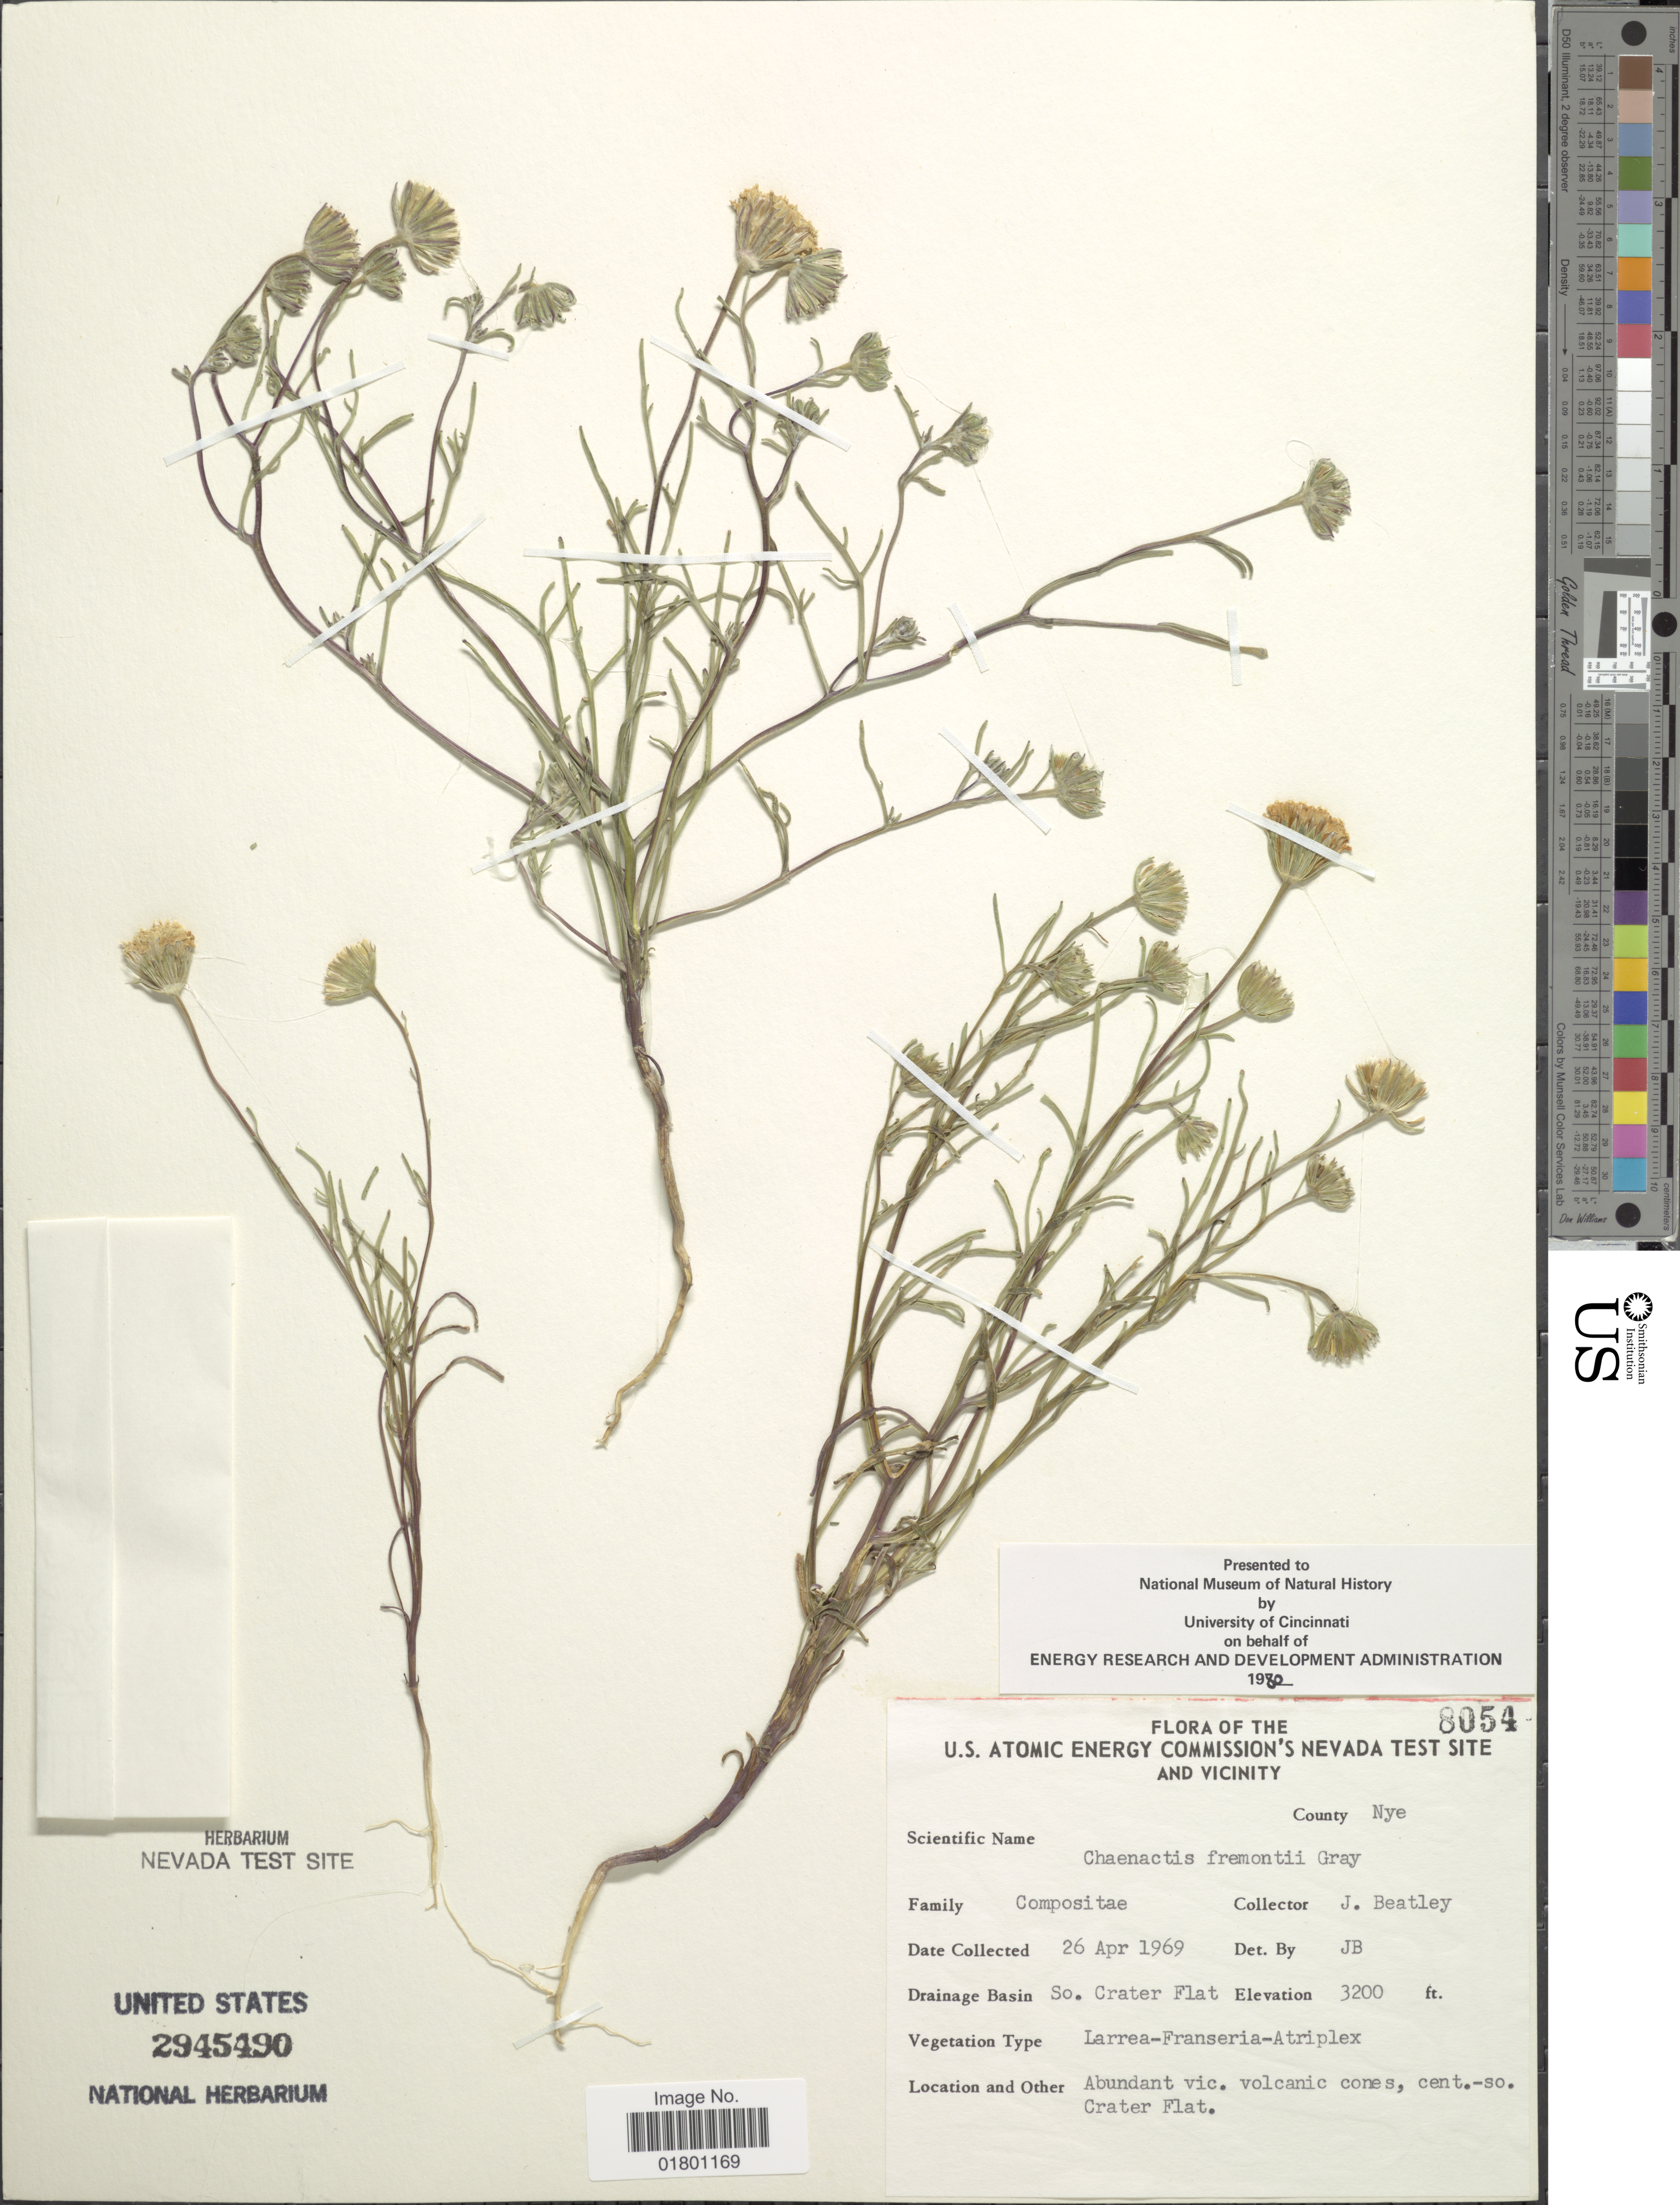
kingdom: Plantae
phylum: Tracheophyta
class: Magnoliopsida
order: Asterales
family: Asteraceae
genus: Chaenactis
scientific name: Chaenactis fremontii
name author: A. Gray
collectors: J. C. Beatley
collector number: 8054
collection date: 1969-04-26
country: United States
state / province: Nevada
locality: U.S. Atomic Energy Commission's Nevada Test Site and Vicinity, County Nye, So. Crater Flat, Abundant vic. volcanic cones, cent.-so. Crater Flat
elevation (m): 975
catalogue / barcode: US 2945490